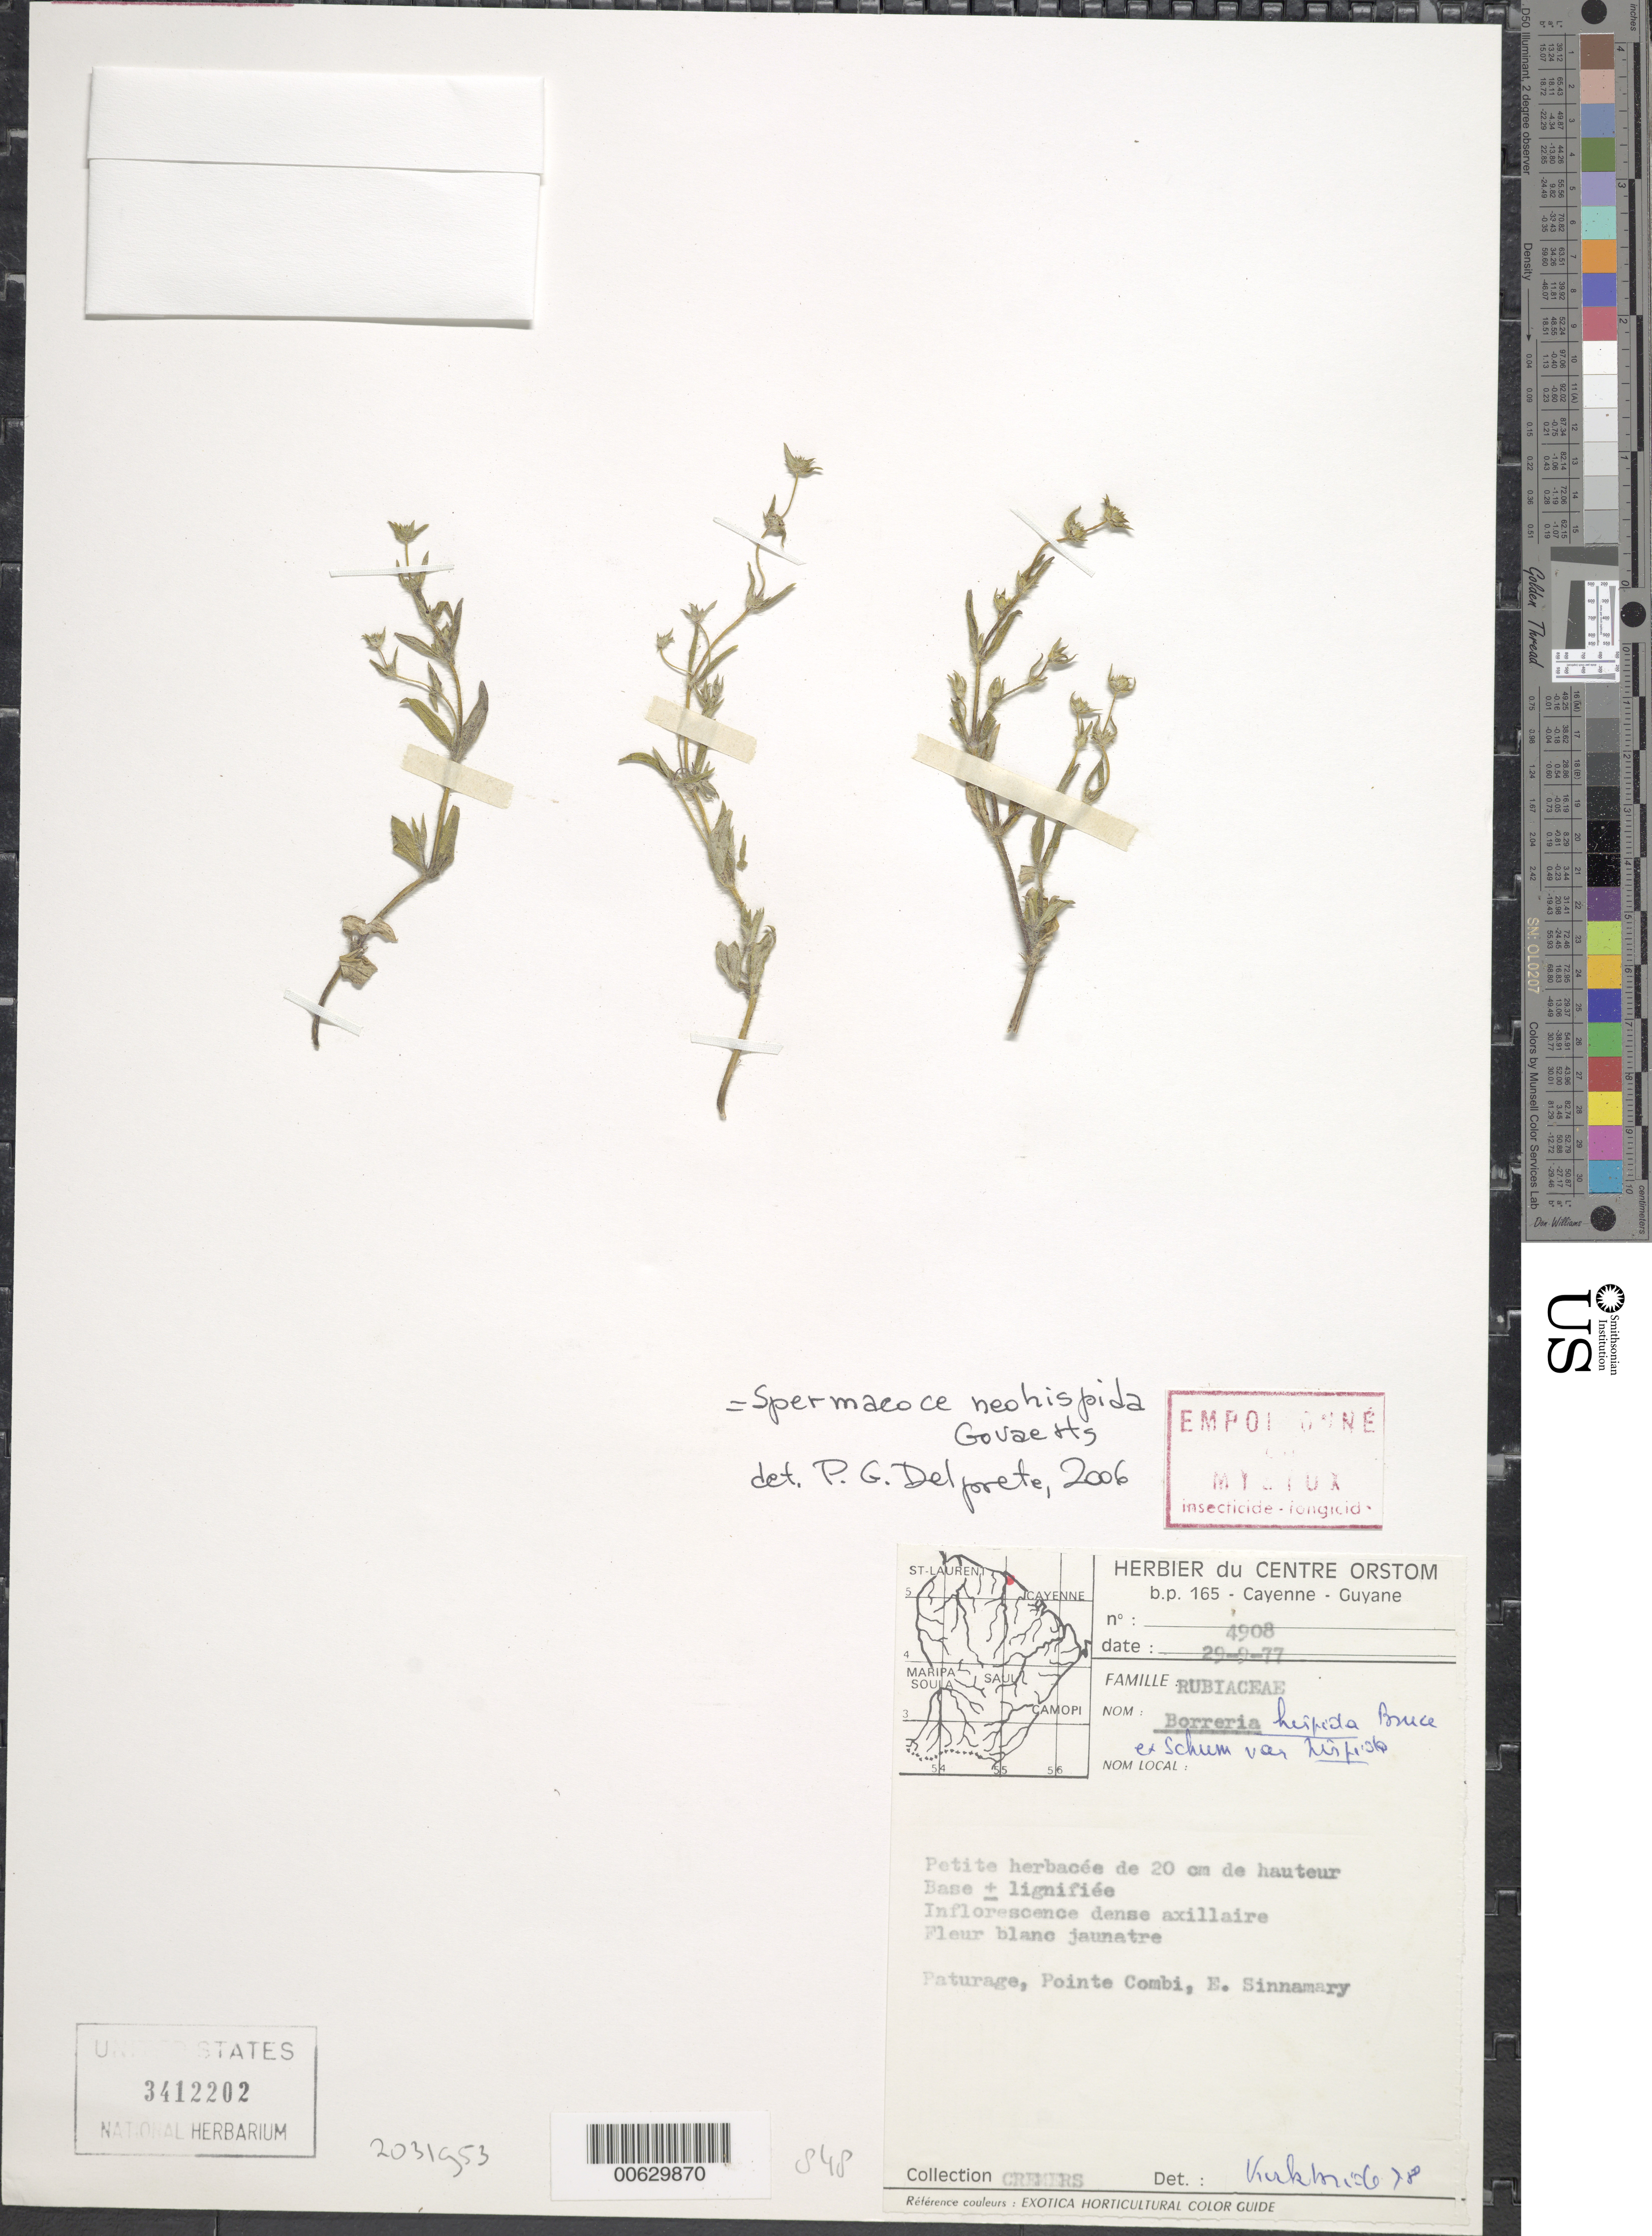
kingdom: Plantae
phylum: Tracheophyta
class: Magnoliopsida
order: Gentianales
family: Rubiaceae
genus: Spermacoce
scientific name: Spermacoce neohispida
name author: Govaerts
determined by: Delprete, P. G., Herb. de Guyane Cay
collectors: G. Cremers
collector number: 4908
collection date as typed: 29-Sep-77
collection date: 1977-09-29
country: French Guiana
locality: Paturage, Pointe Combi, E. Sinnamary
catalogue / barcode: US 3412202